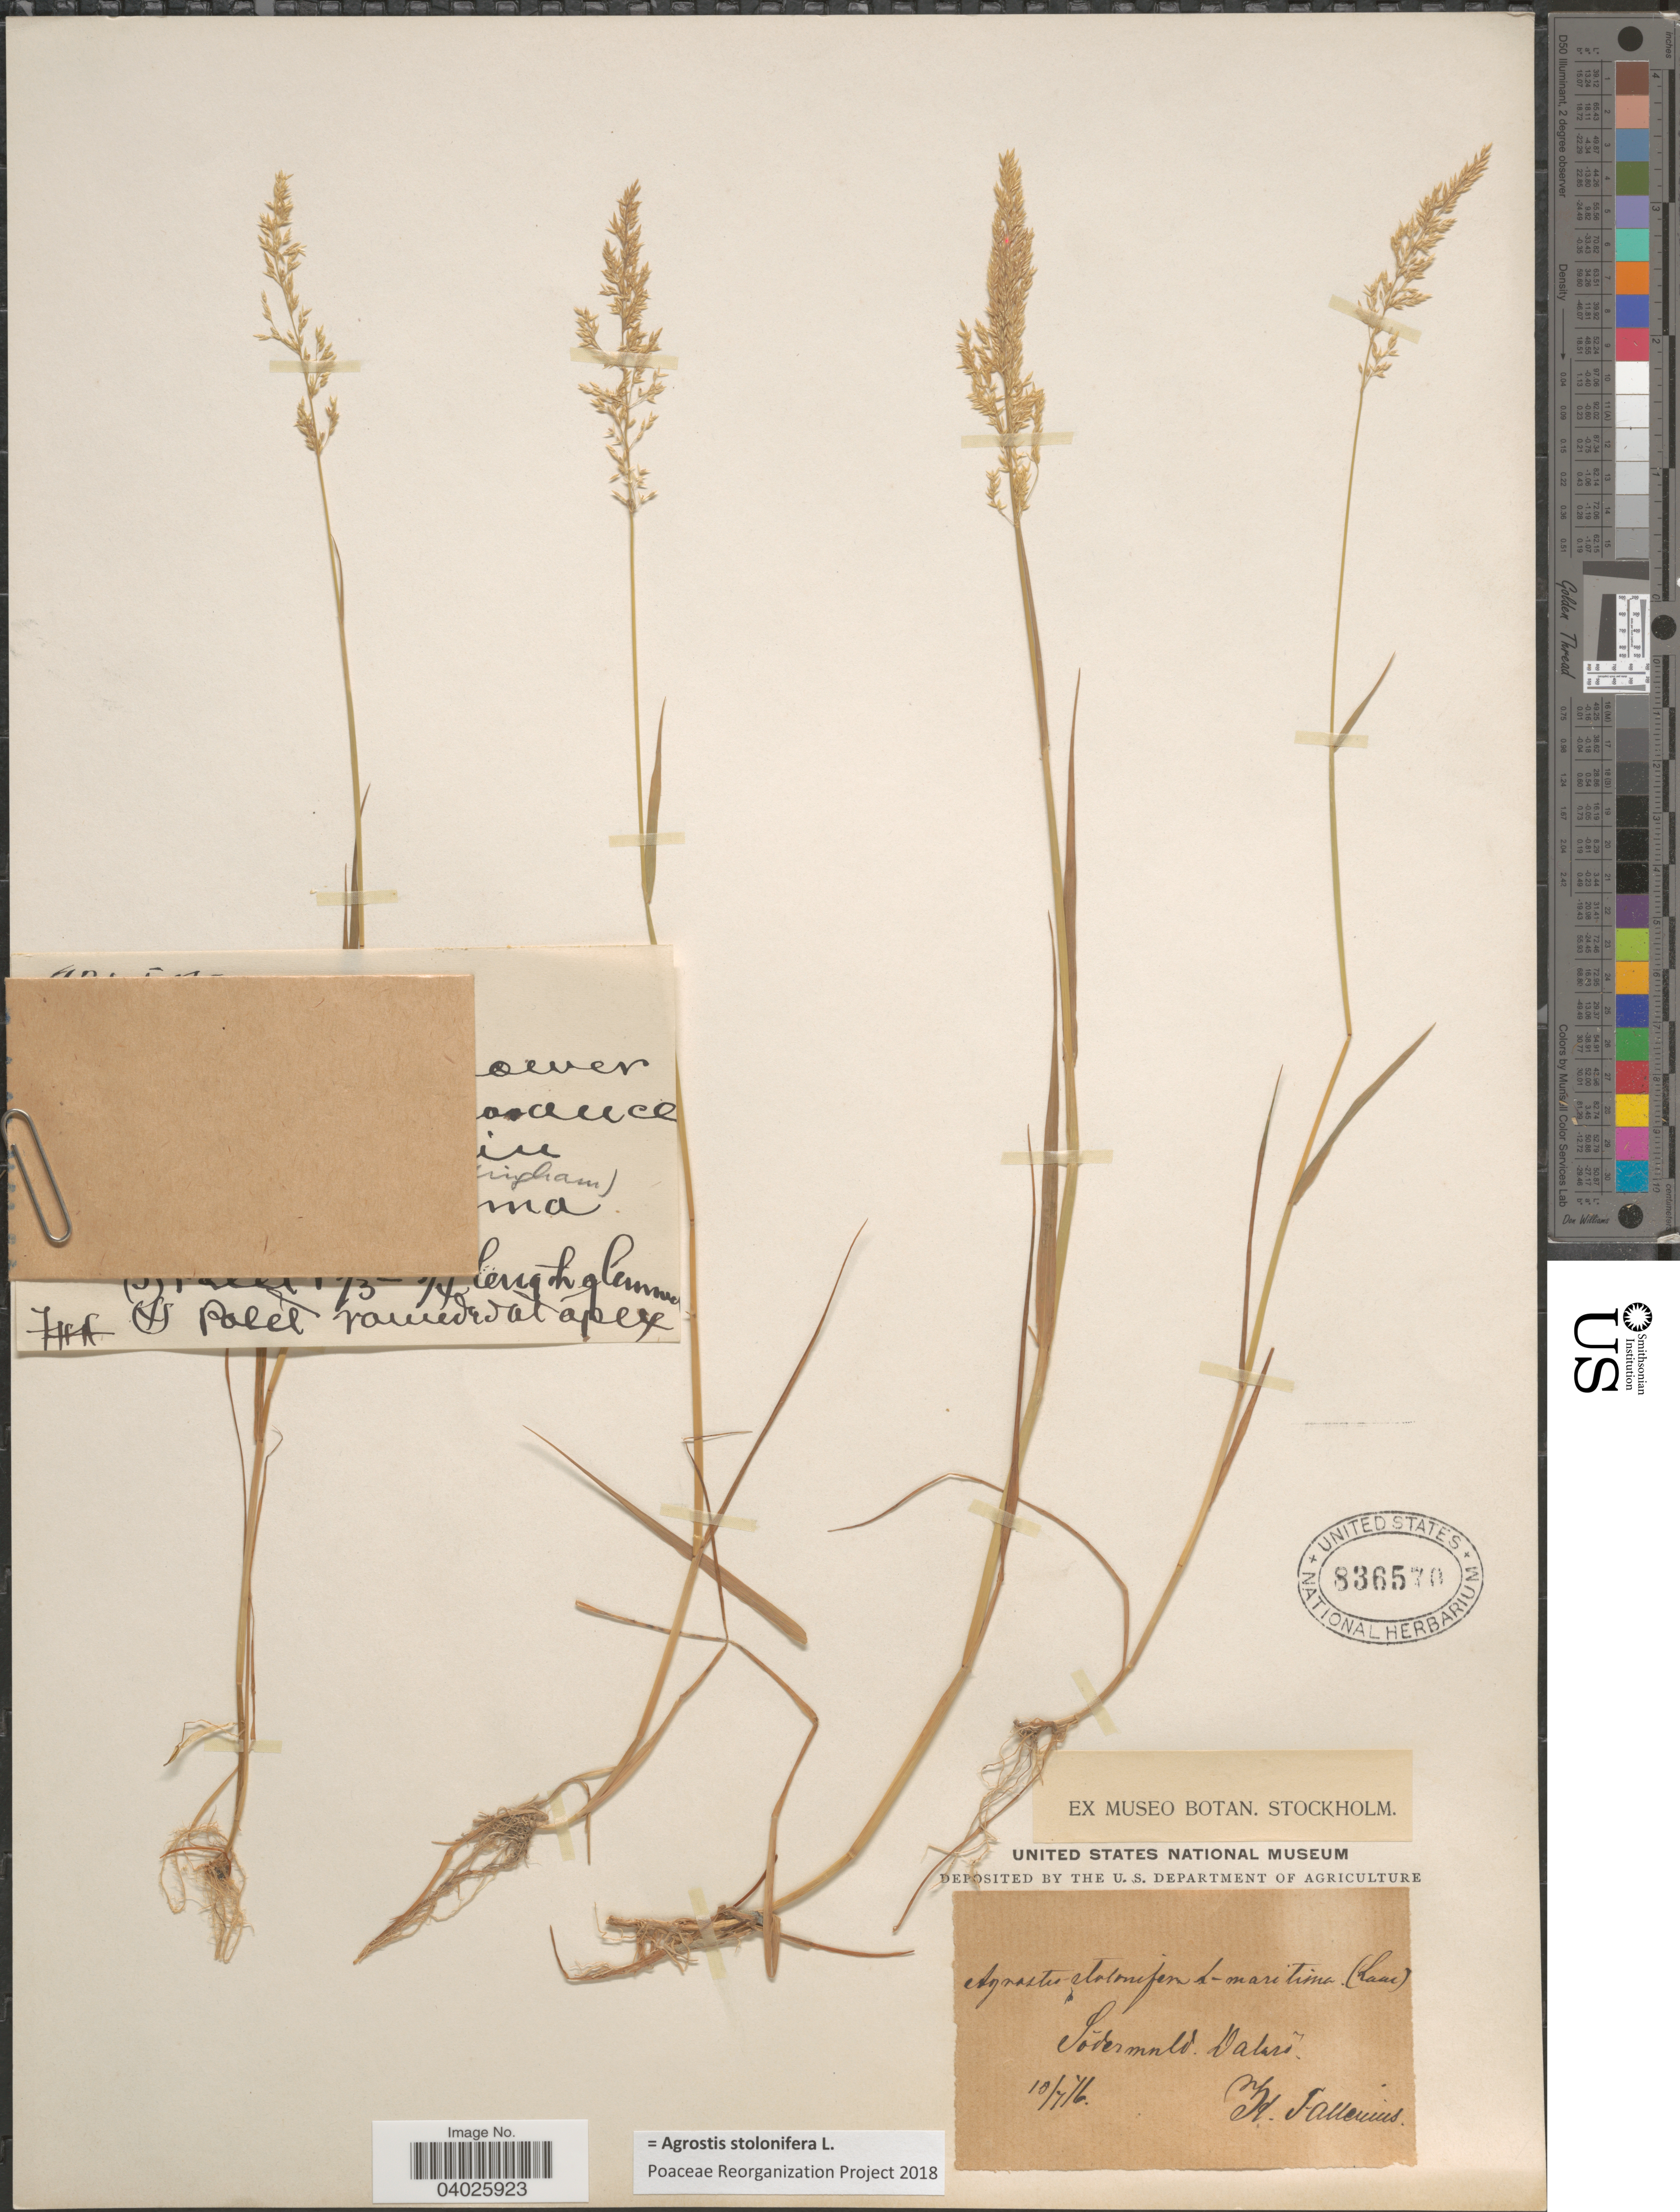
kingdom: Plantae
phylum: Tracheophyta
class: Liliopsida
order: Poales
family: Poaceae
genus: Agrostis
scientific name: Agrostis stolonifera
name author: L.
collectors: H. Fallenius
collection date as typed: Transcribed d/m/y: 10/7/76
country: Sweden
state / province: Sodermanland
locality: Dalaro.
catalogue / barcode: US 836570